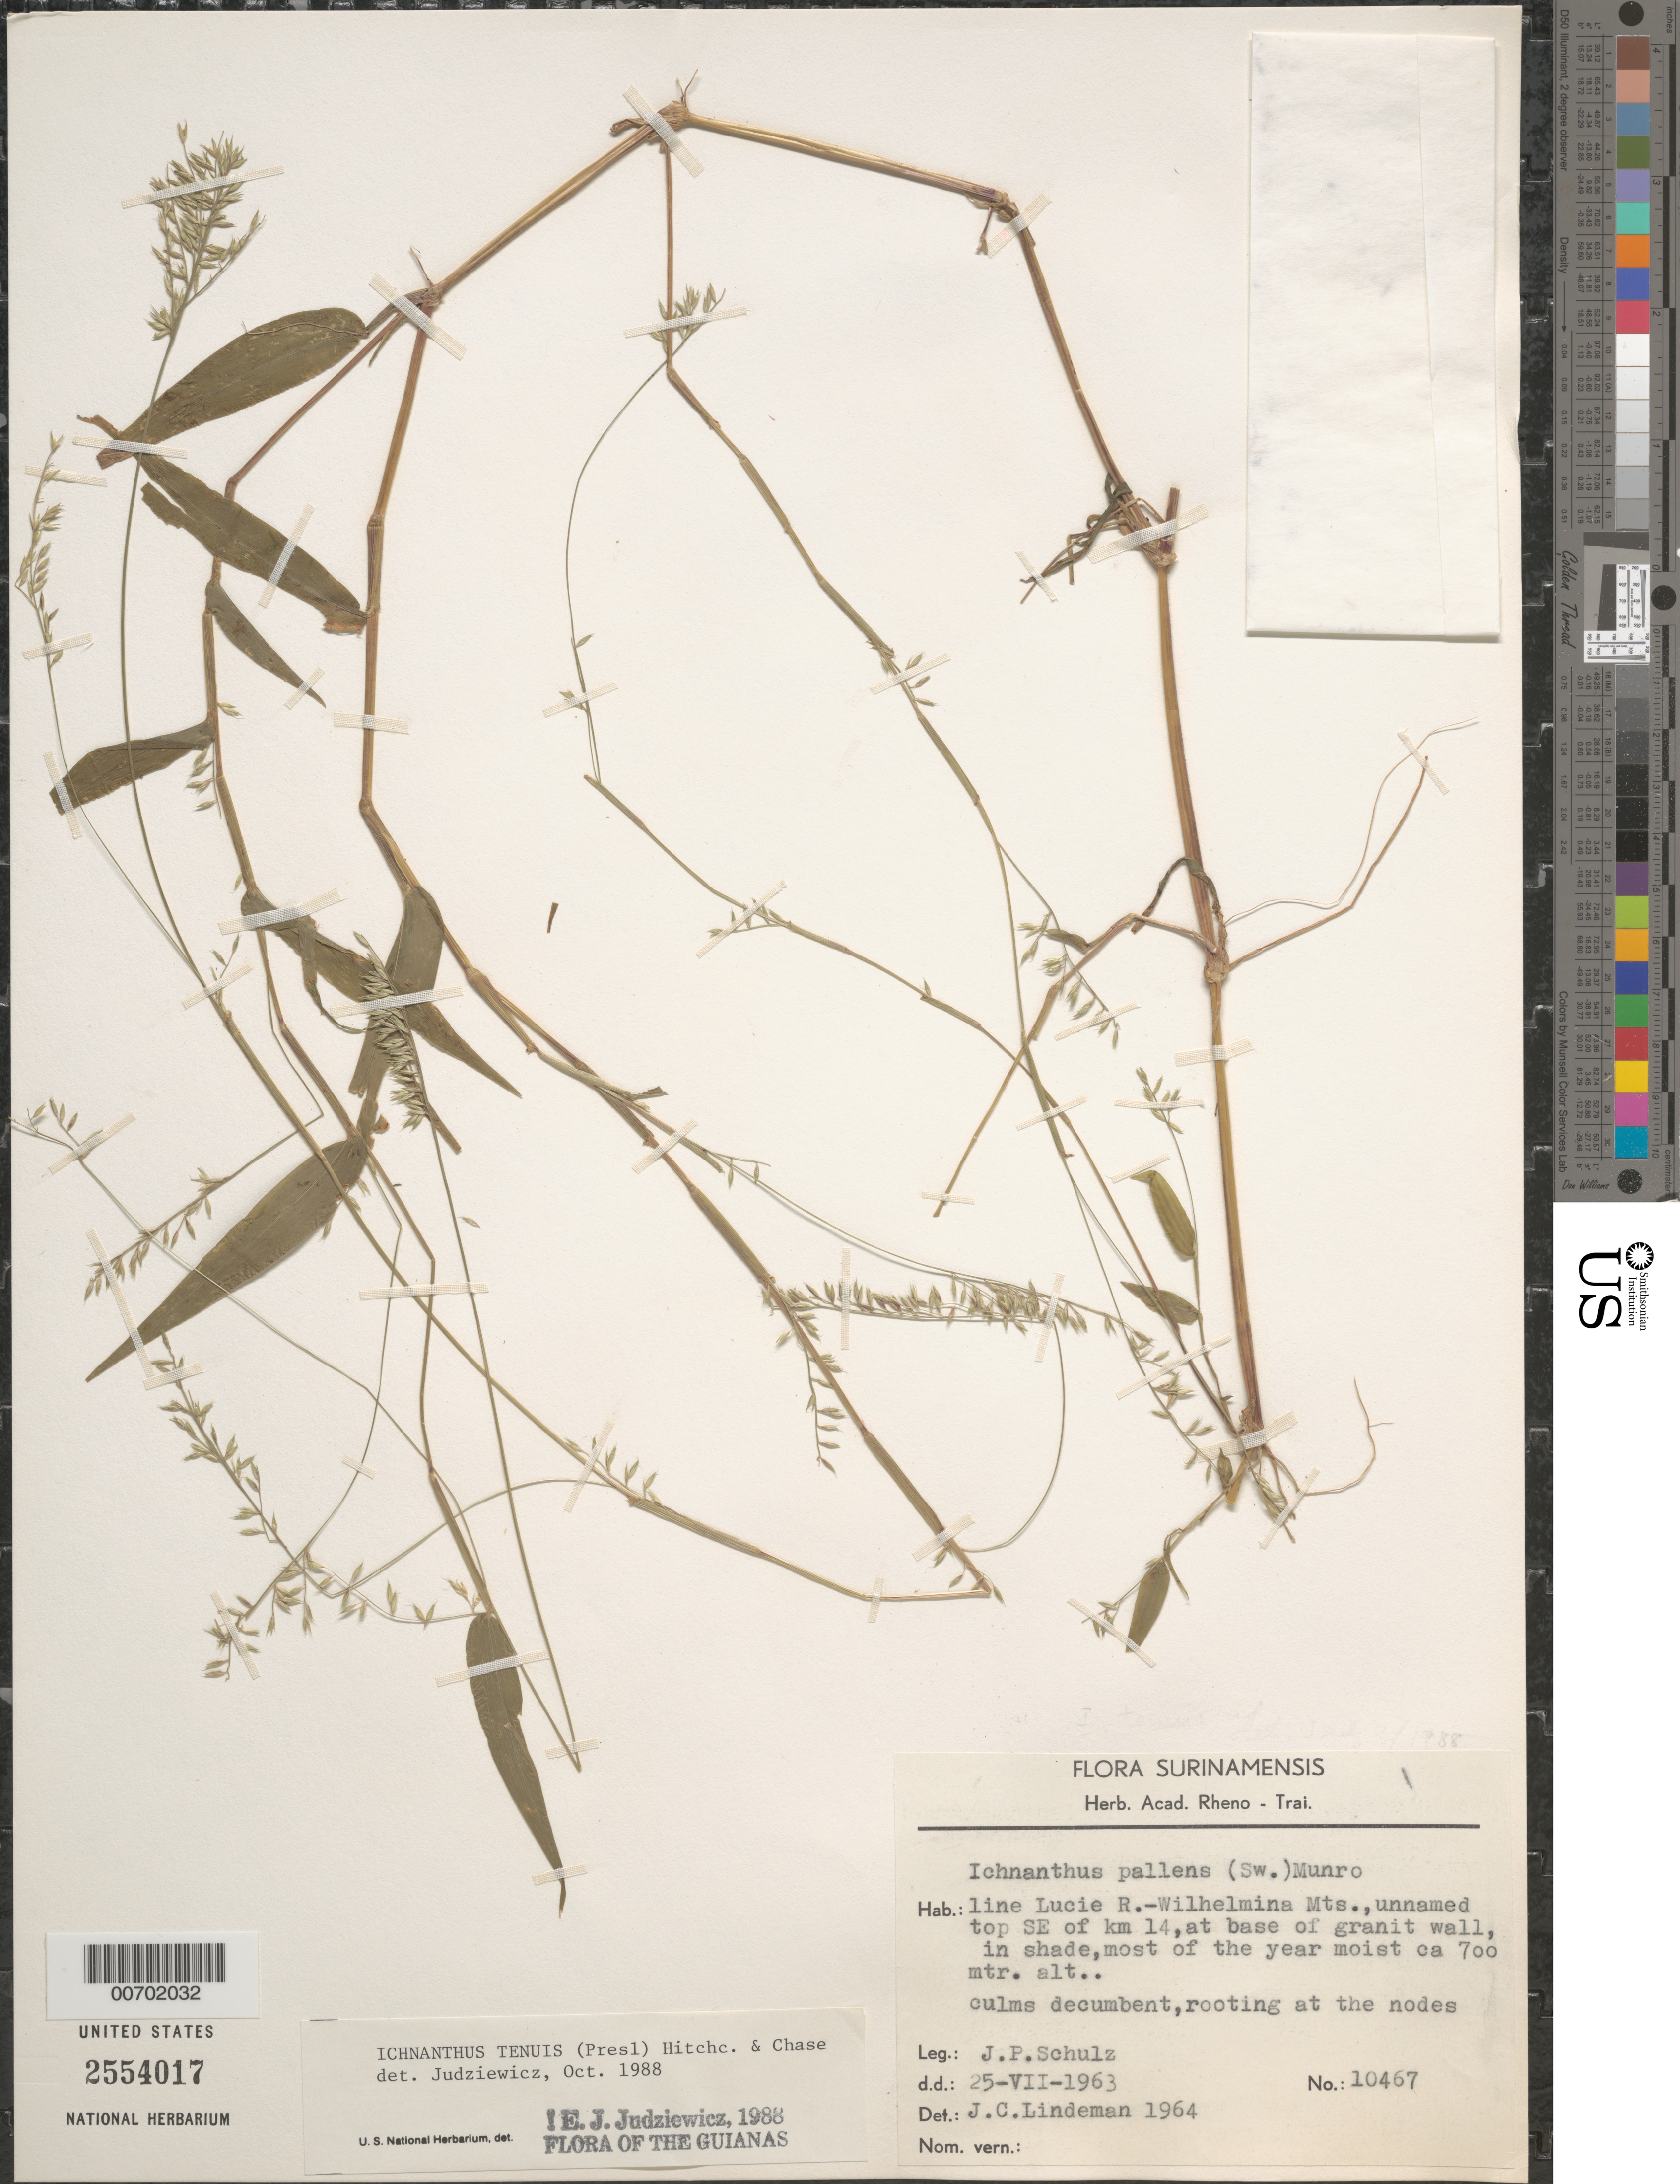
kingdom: Plantae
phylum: Tracheophyta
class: Liliopsida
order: Poales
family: Poaceae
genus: Ichnanthus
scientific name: Ichnanthus tenuis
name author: (J. Presl) Hitchc. & Chase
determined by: Judziewicz, E. J.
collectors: J. P. Schulz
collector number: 10467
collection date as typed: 25-Aug-63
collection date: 1963-08-25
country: Suriname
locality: Lucie R.-Wilhelmina Mts., unnamed top SE of km 14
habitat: At base of granite wall, in shade, most of the year moist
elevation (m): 700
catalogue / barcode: US 2554017